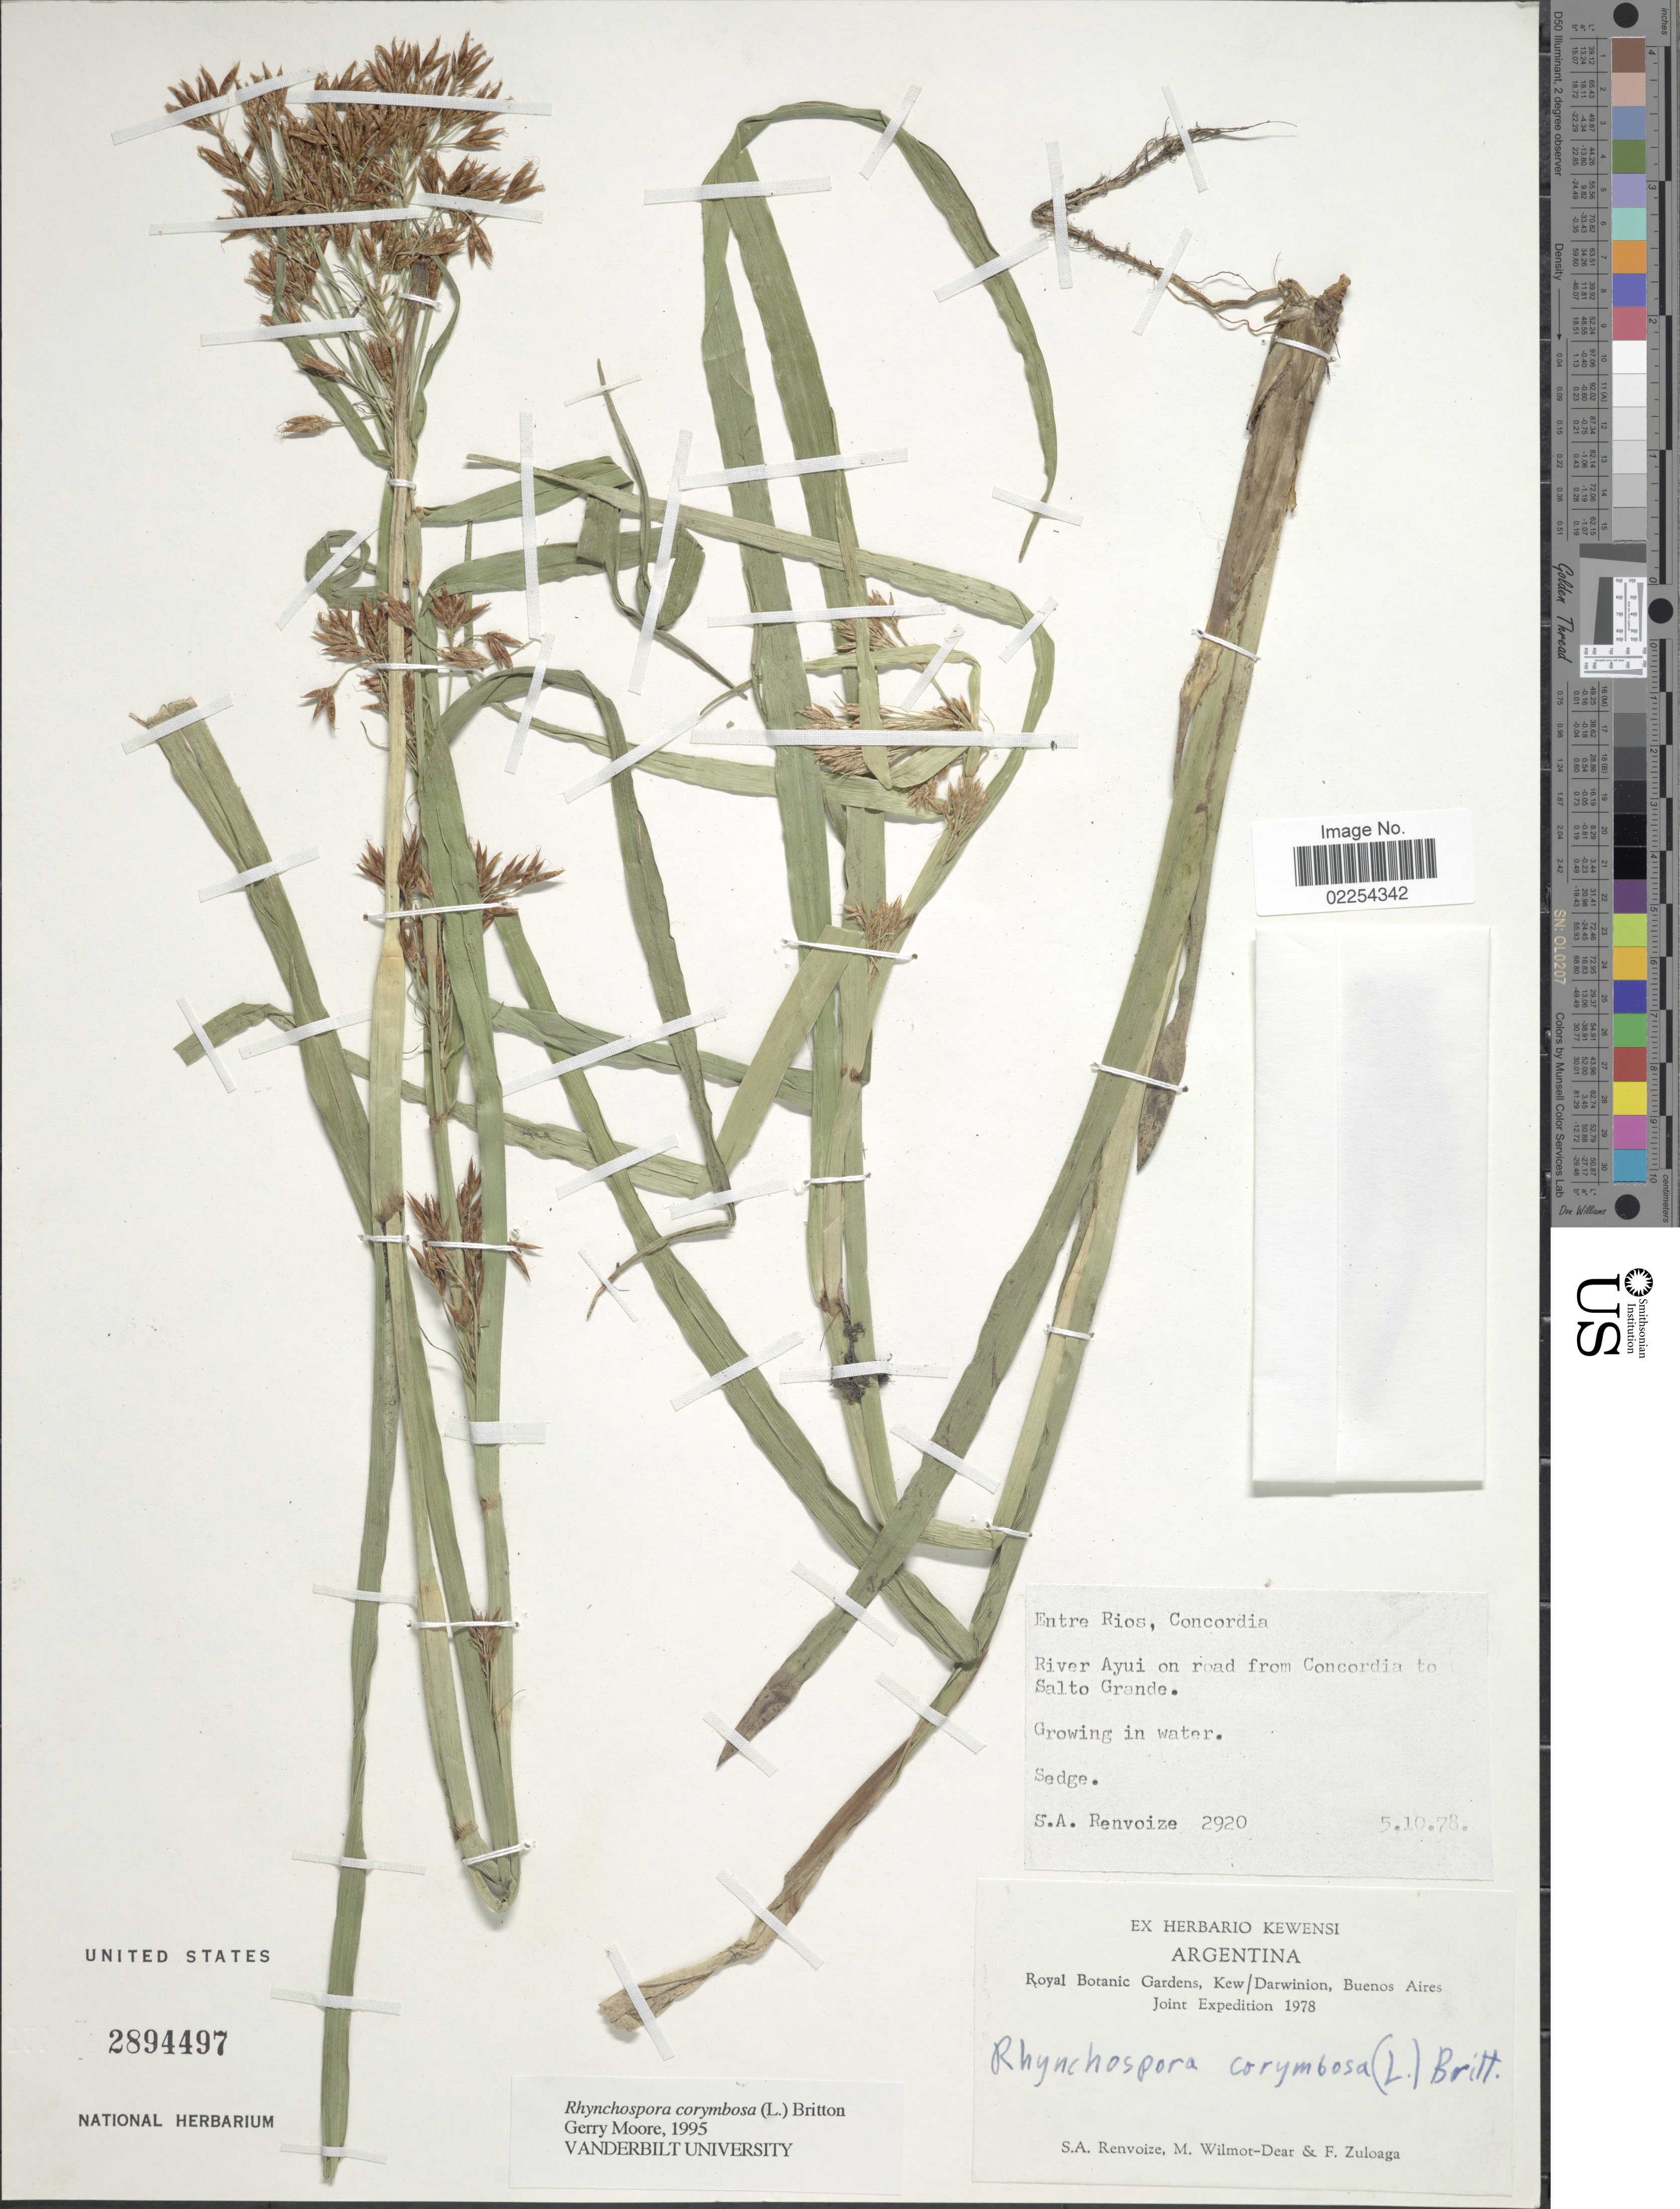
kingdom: Plantae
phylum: Tracheophyta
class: Liliopsida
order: Poales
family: Cyperaceae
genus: Rhynchospora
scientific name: Rhynchospora corymbosa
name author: (L.) Britton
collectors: S. A. Renvoize, M. Wilmot-Dear & F. Zuloaga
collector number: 2920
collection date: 1978-10-05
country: Argentina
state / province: Entre Rios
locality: Concordia, River Ayui on road from Concordia to Salto Grande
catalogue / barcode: US 2894497